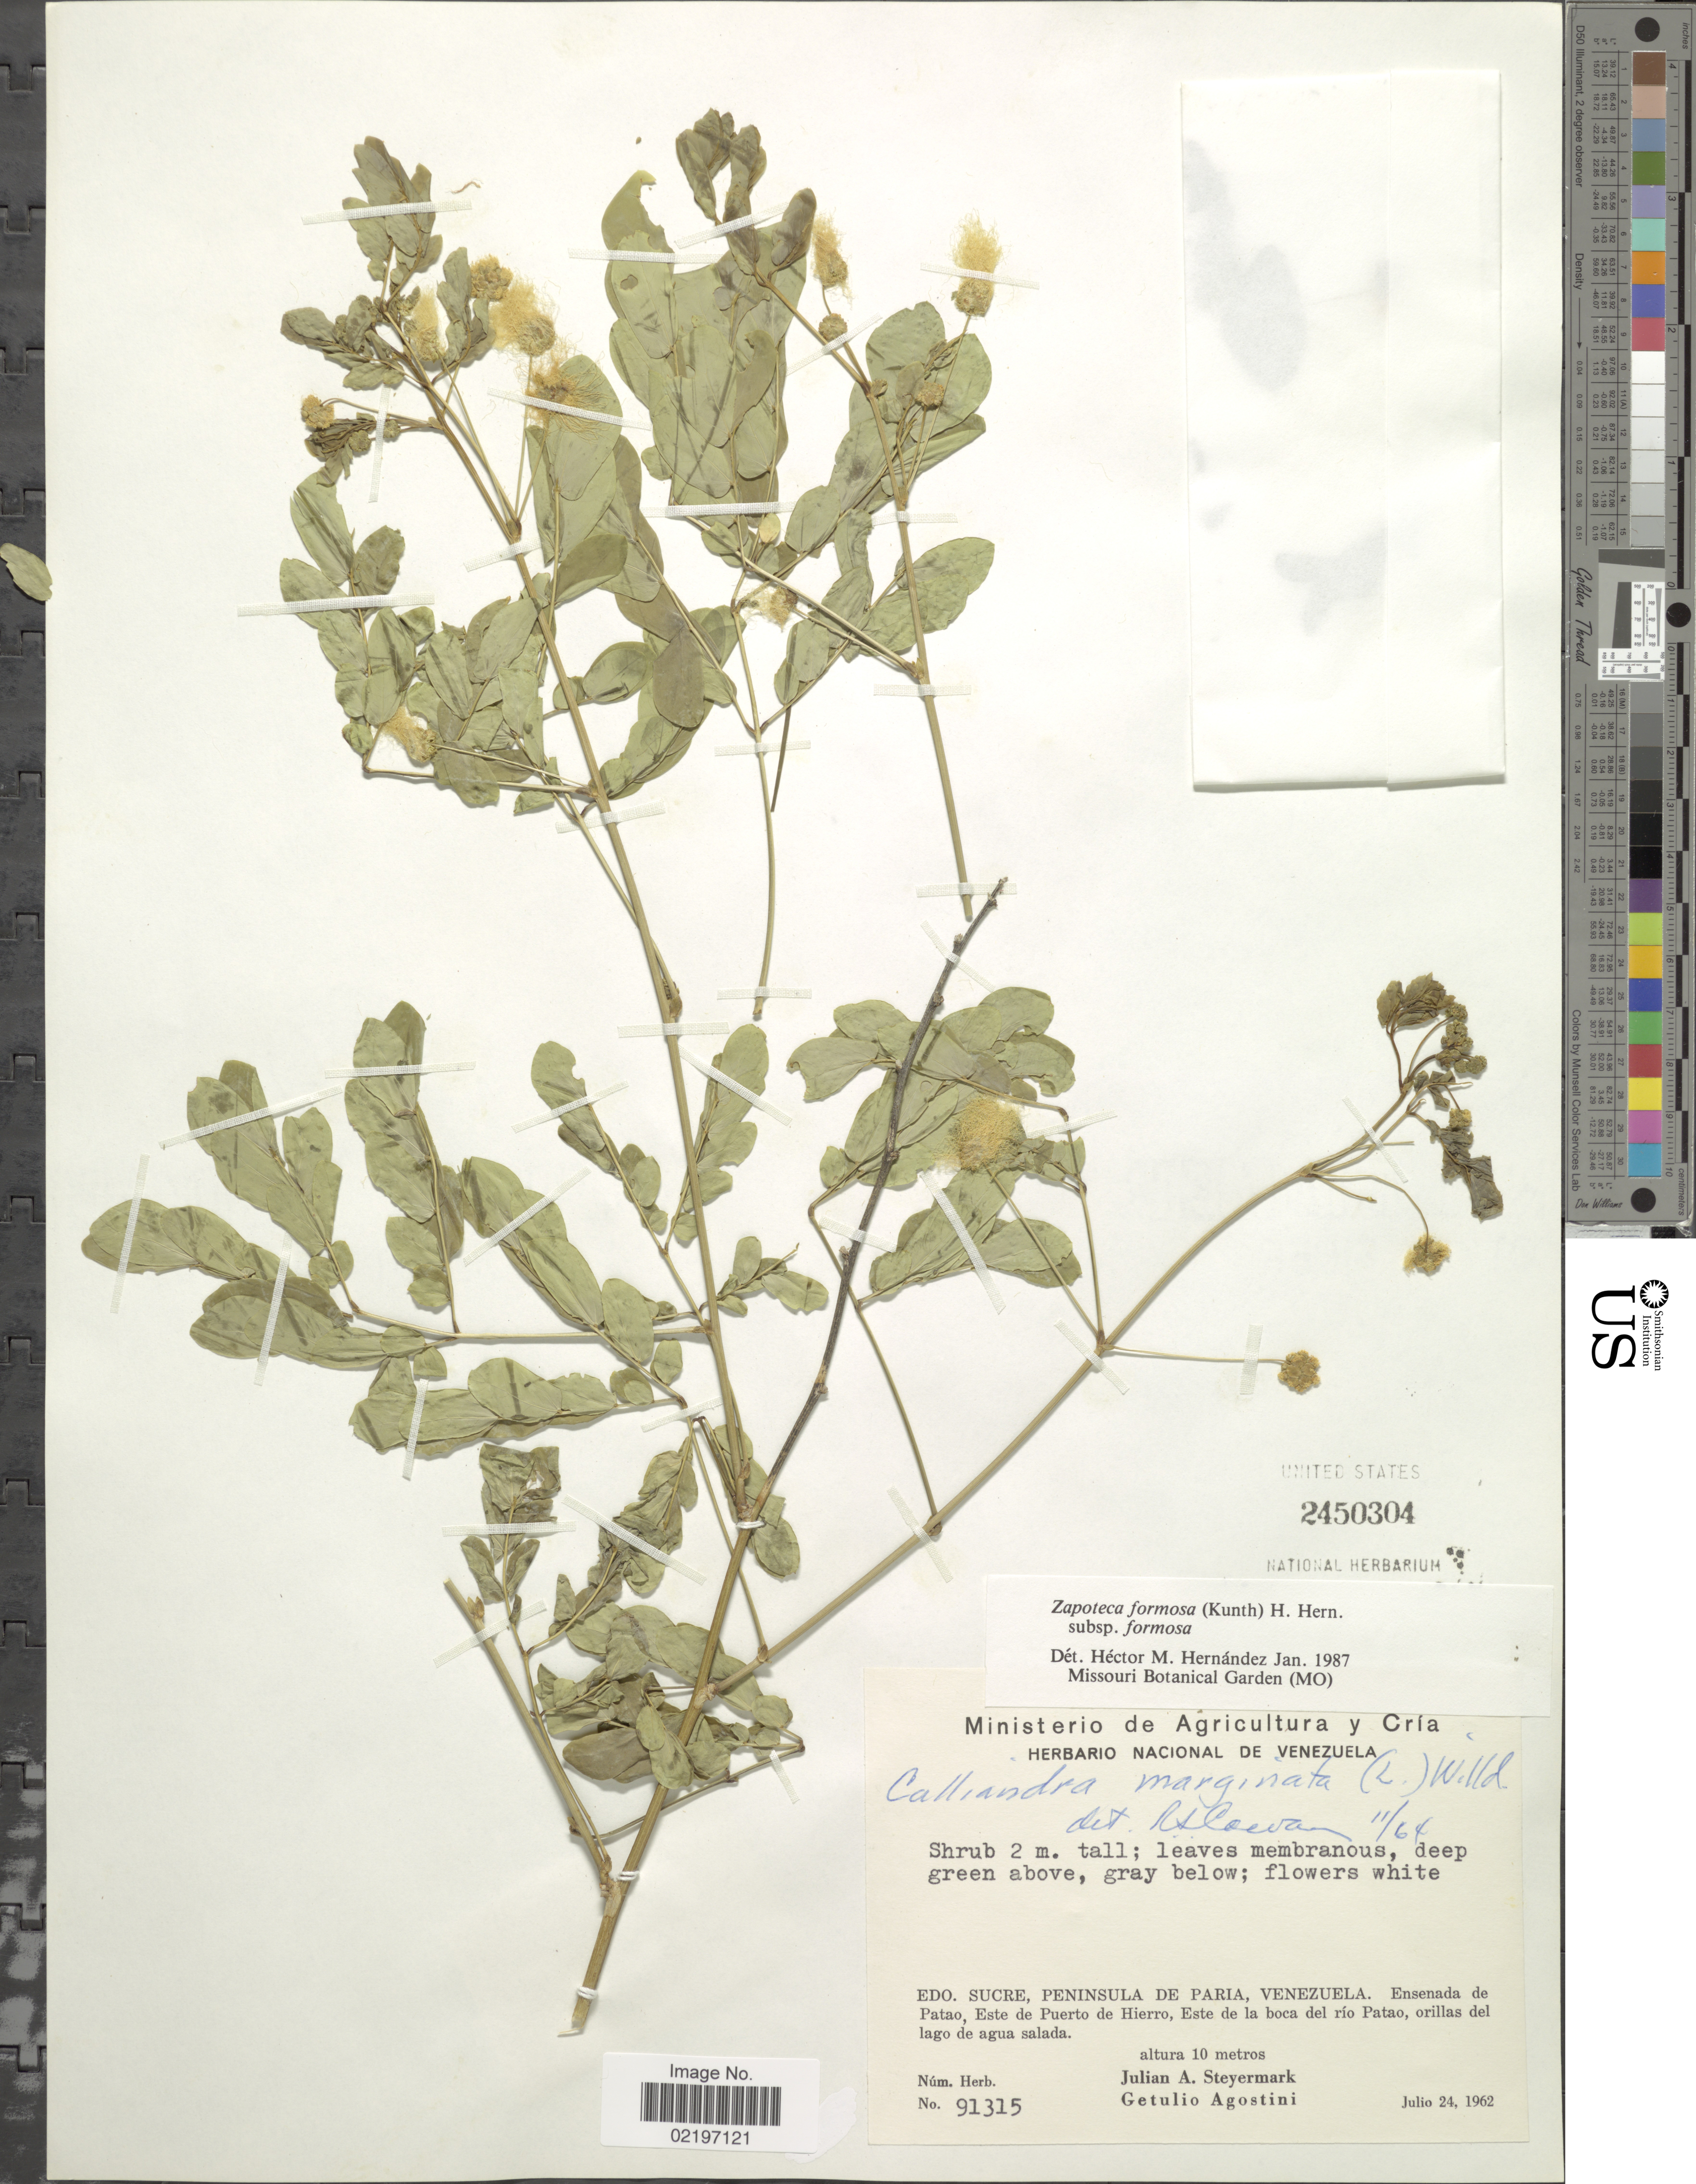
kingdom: Plantae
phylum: Tracheophyta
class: Magnoliopsida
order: Fabales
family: Fabaceae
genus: Zapoteca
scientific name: Zapoteca formosa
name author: (Kunth) H.M. Hern.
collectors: J. Steyermark & G. Agostini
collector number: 91315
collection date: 1962-07-24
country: Colombia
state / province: Sucre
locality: Peninsula de Paria. Ensenada de Patao, Este de Puerto de Hierro, Este de la boca del rio Patao, orillas del lago de agua salada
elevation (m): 10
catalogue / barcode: US 2450304